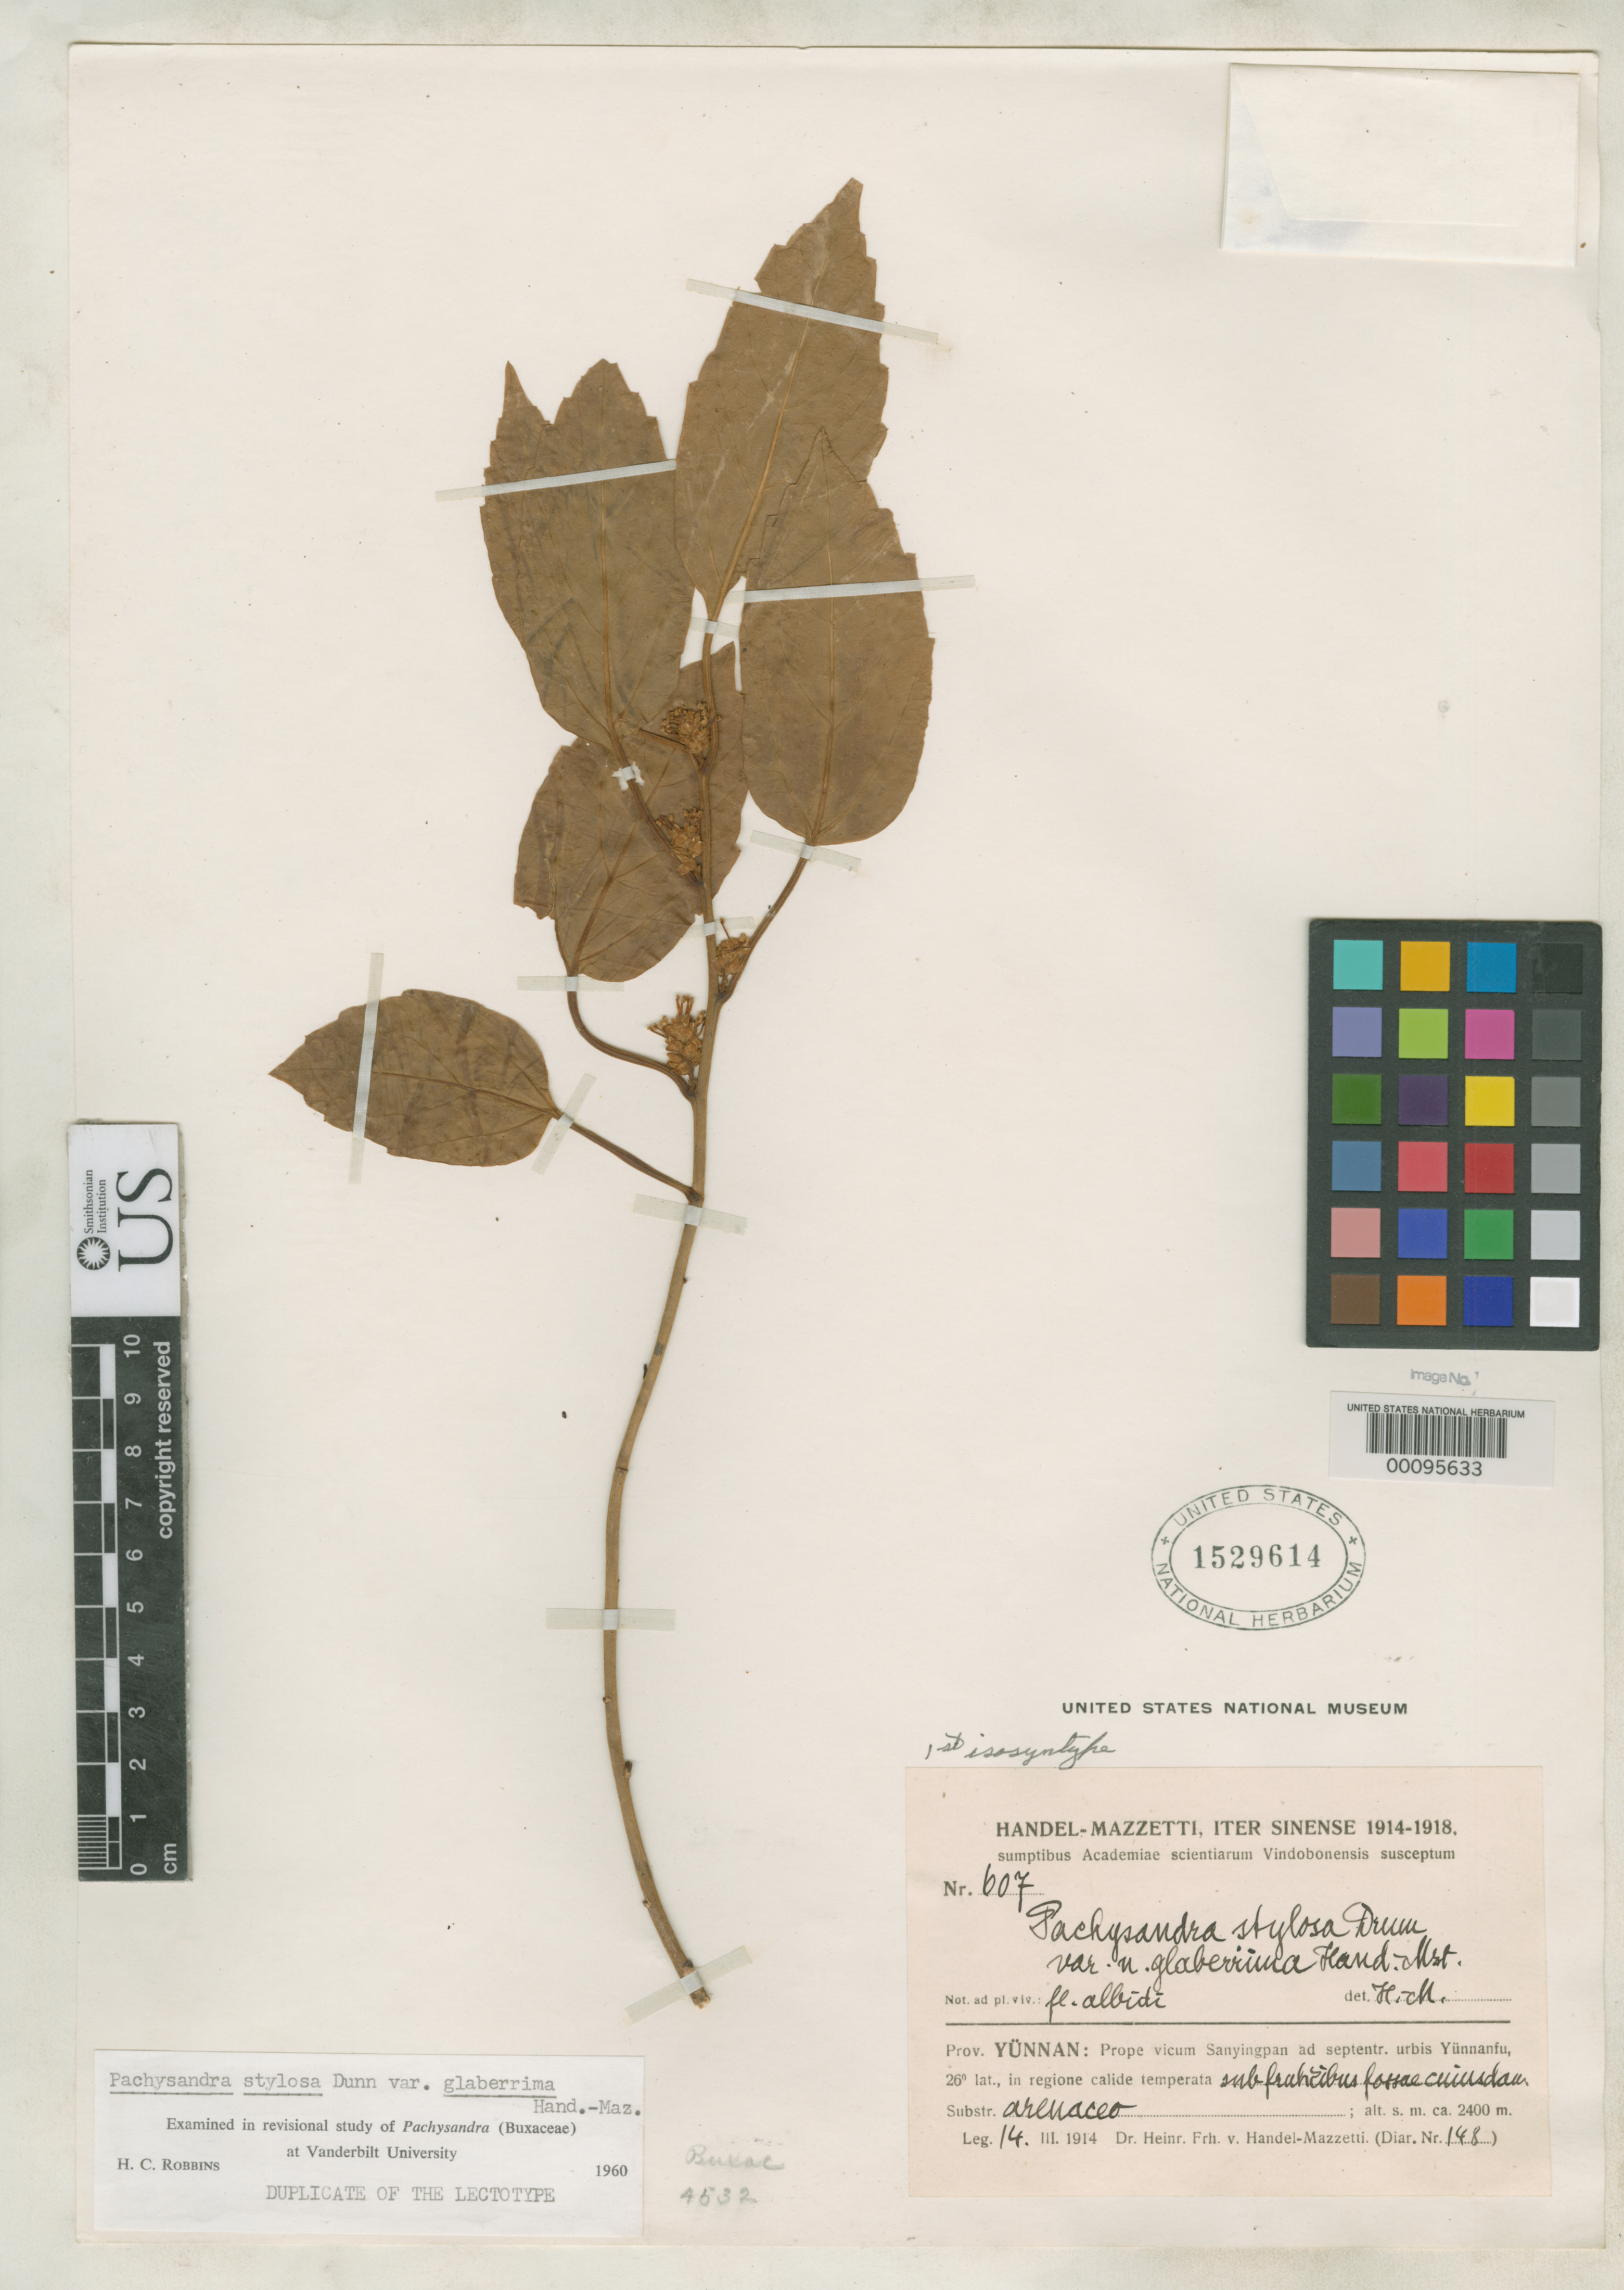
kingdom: Plantae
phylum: Tracheophyta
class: Magnoliopsida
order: Buxales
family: Buxaceae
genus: Pachysandra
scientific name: Pachysandra stylosa var. glaberrima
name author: Hand.-Mazz.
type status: Isolectotype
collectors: H. Handel-Mazzetti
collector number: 607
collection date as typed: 14 Mar 1914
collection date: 1914-03-14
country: China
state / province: Yunnan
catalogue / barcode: US 1529614